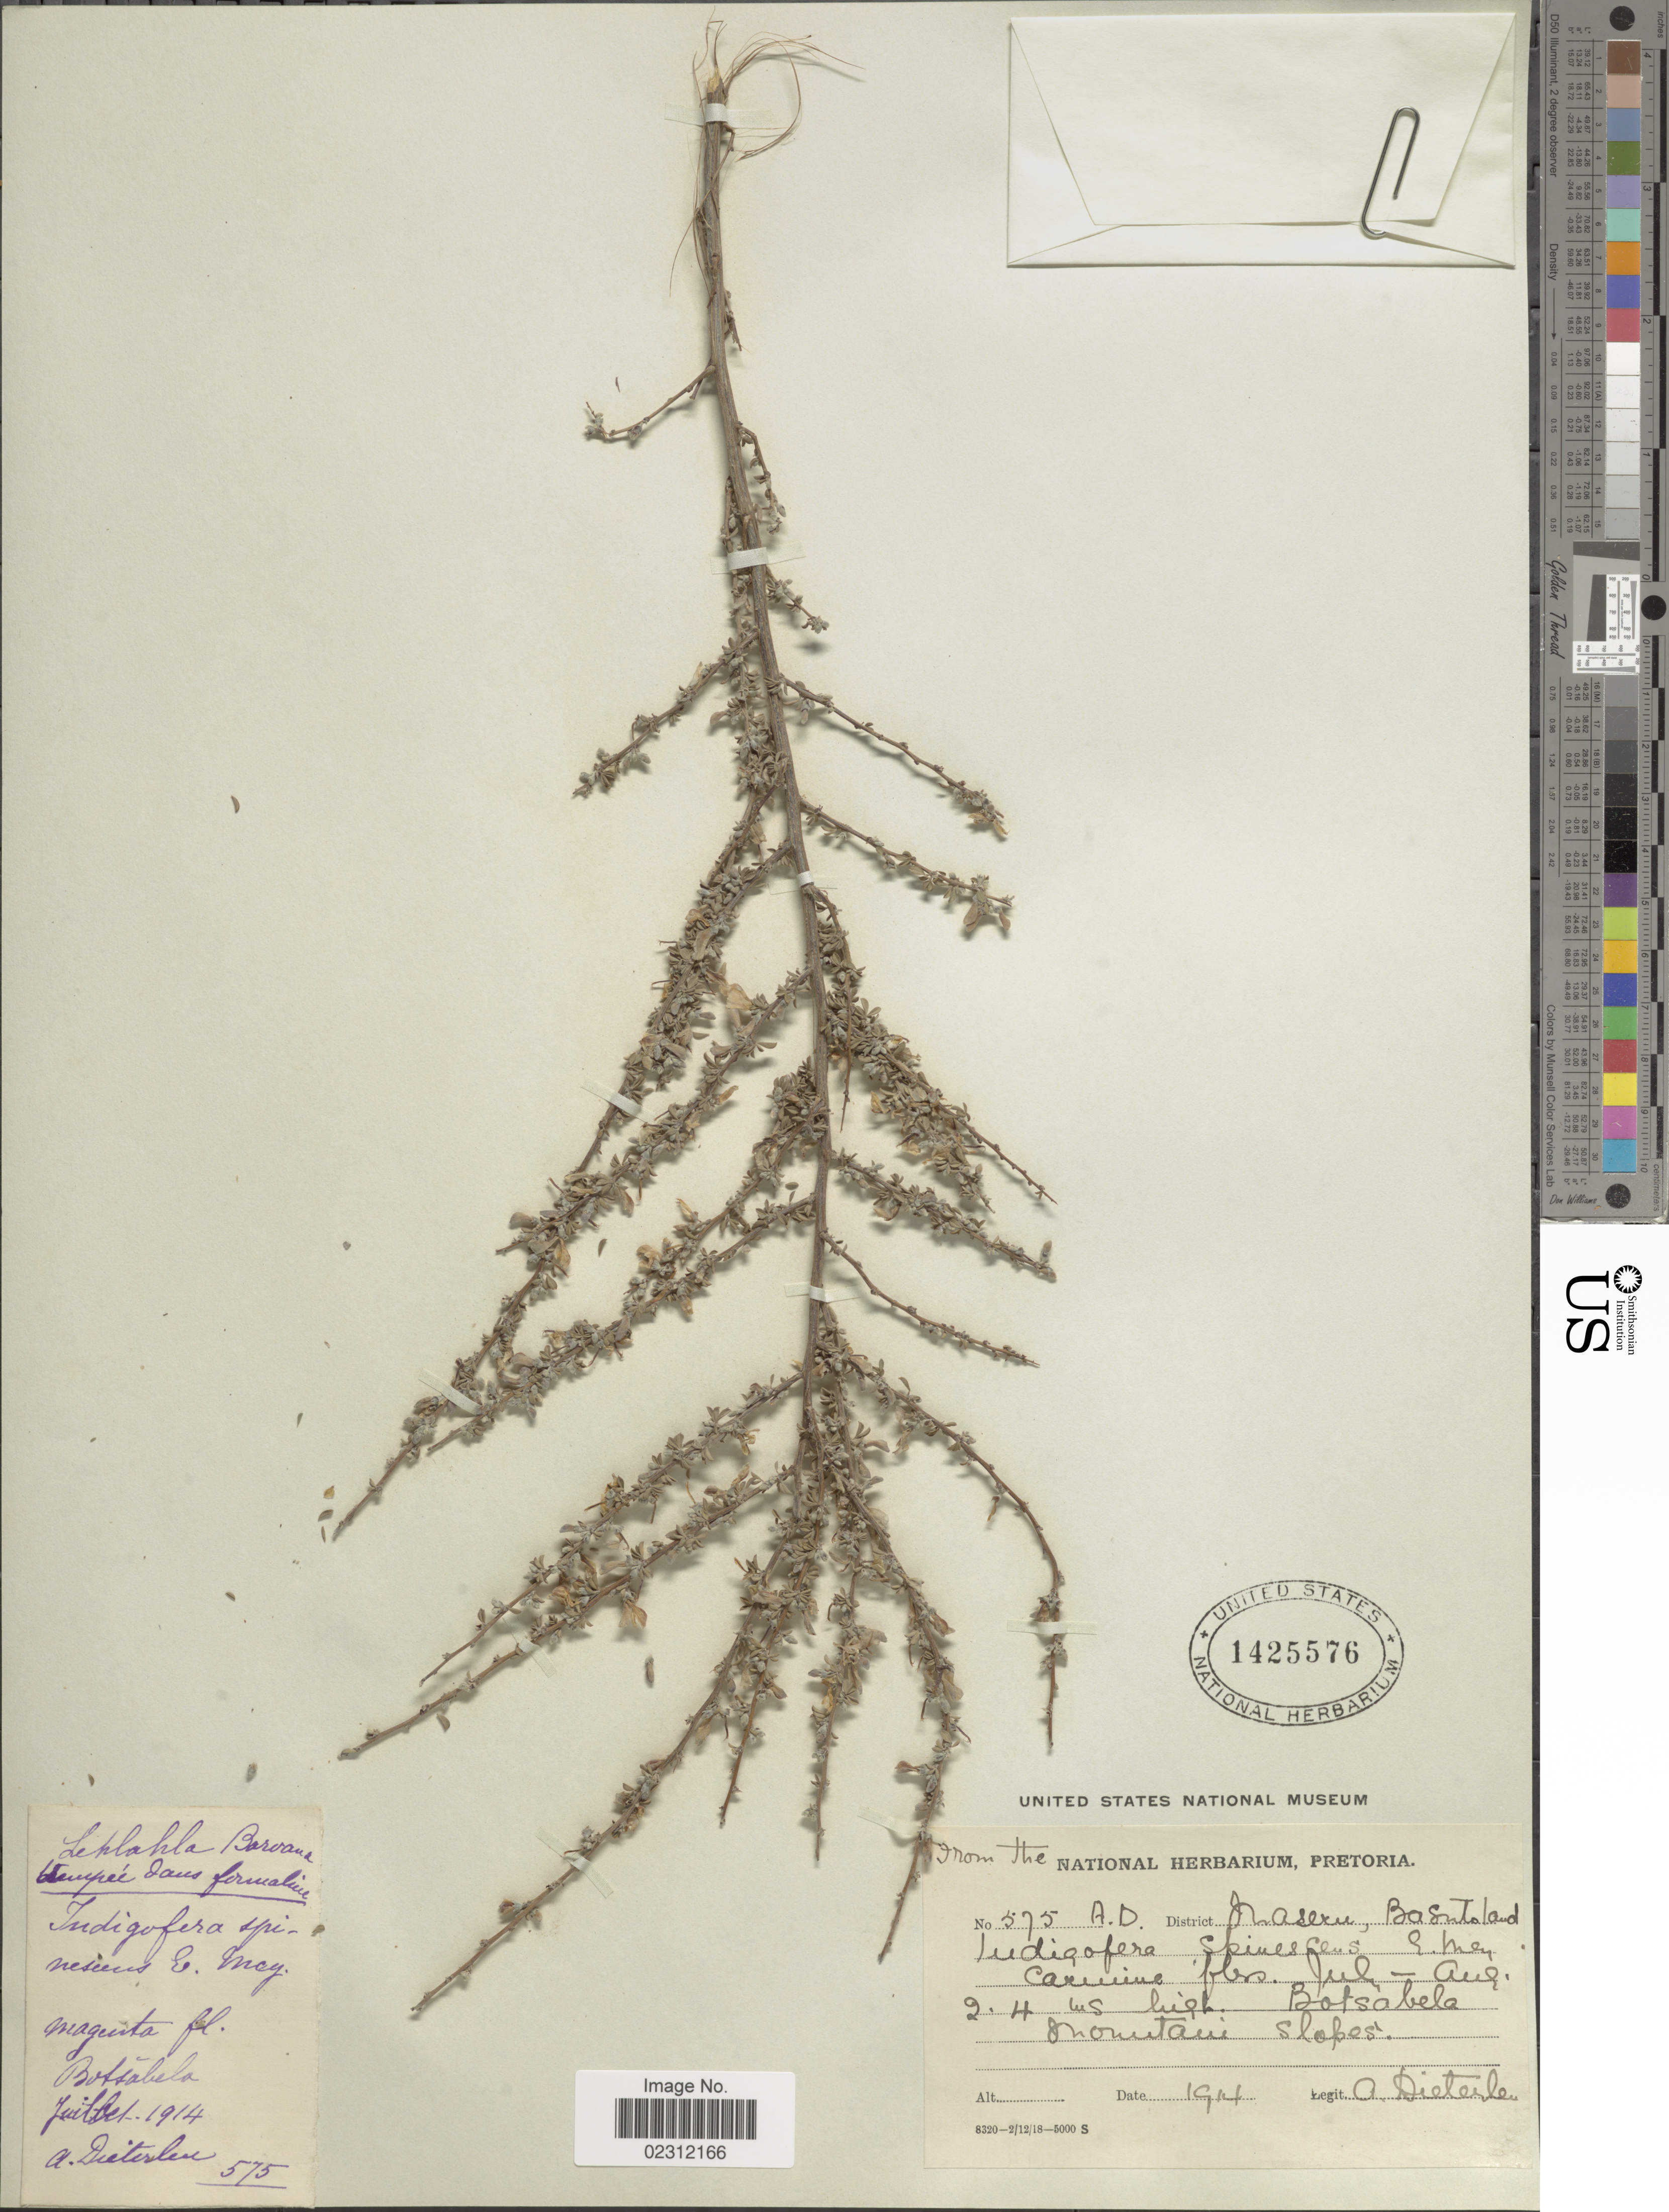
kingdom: Plantae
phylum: Tracheophyta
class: Magnoliopsida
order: Fabales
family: Fabaceae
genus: Indigofera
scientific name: Indigofera spinescens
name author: E. Mey.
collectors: A. Dieterlen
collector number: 575AD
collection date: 1914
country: South Africa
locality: Botsabela Mountain slopes.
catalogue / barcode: US 1425576